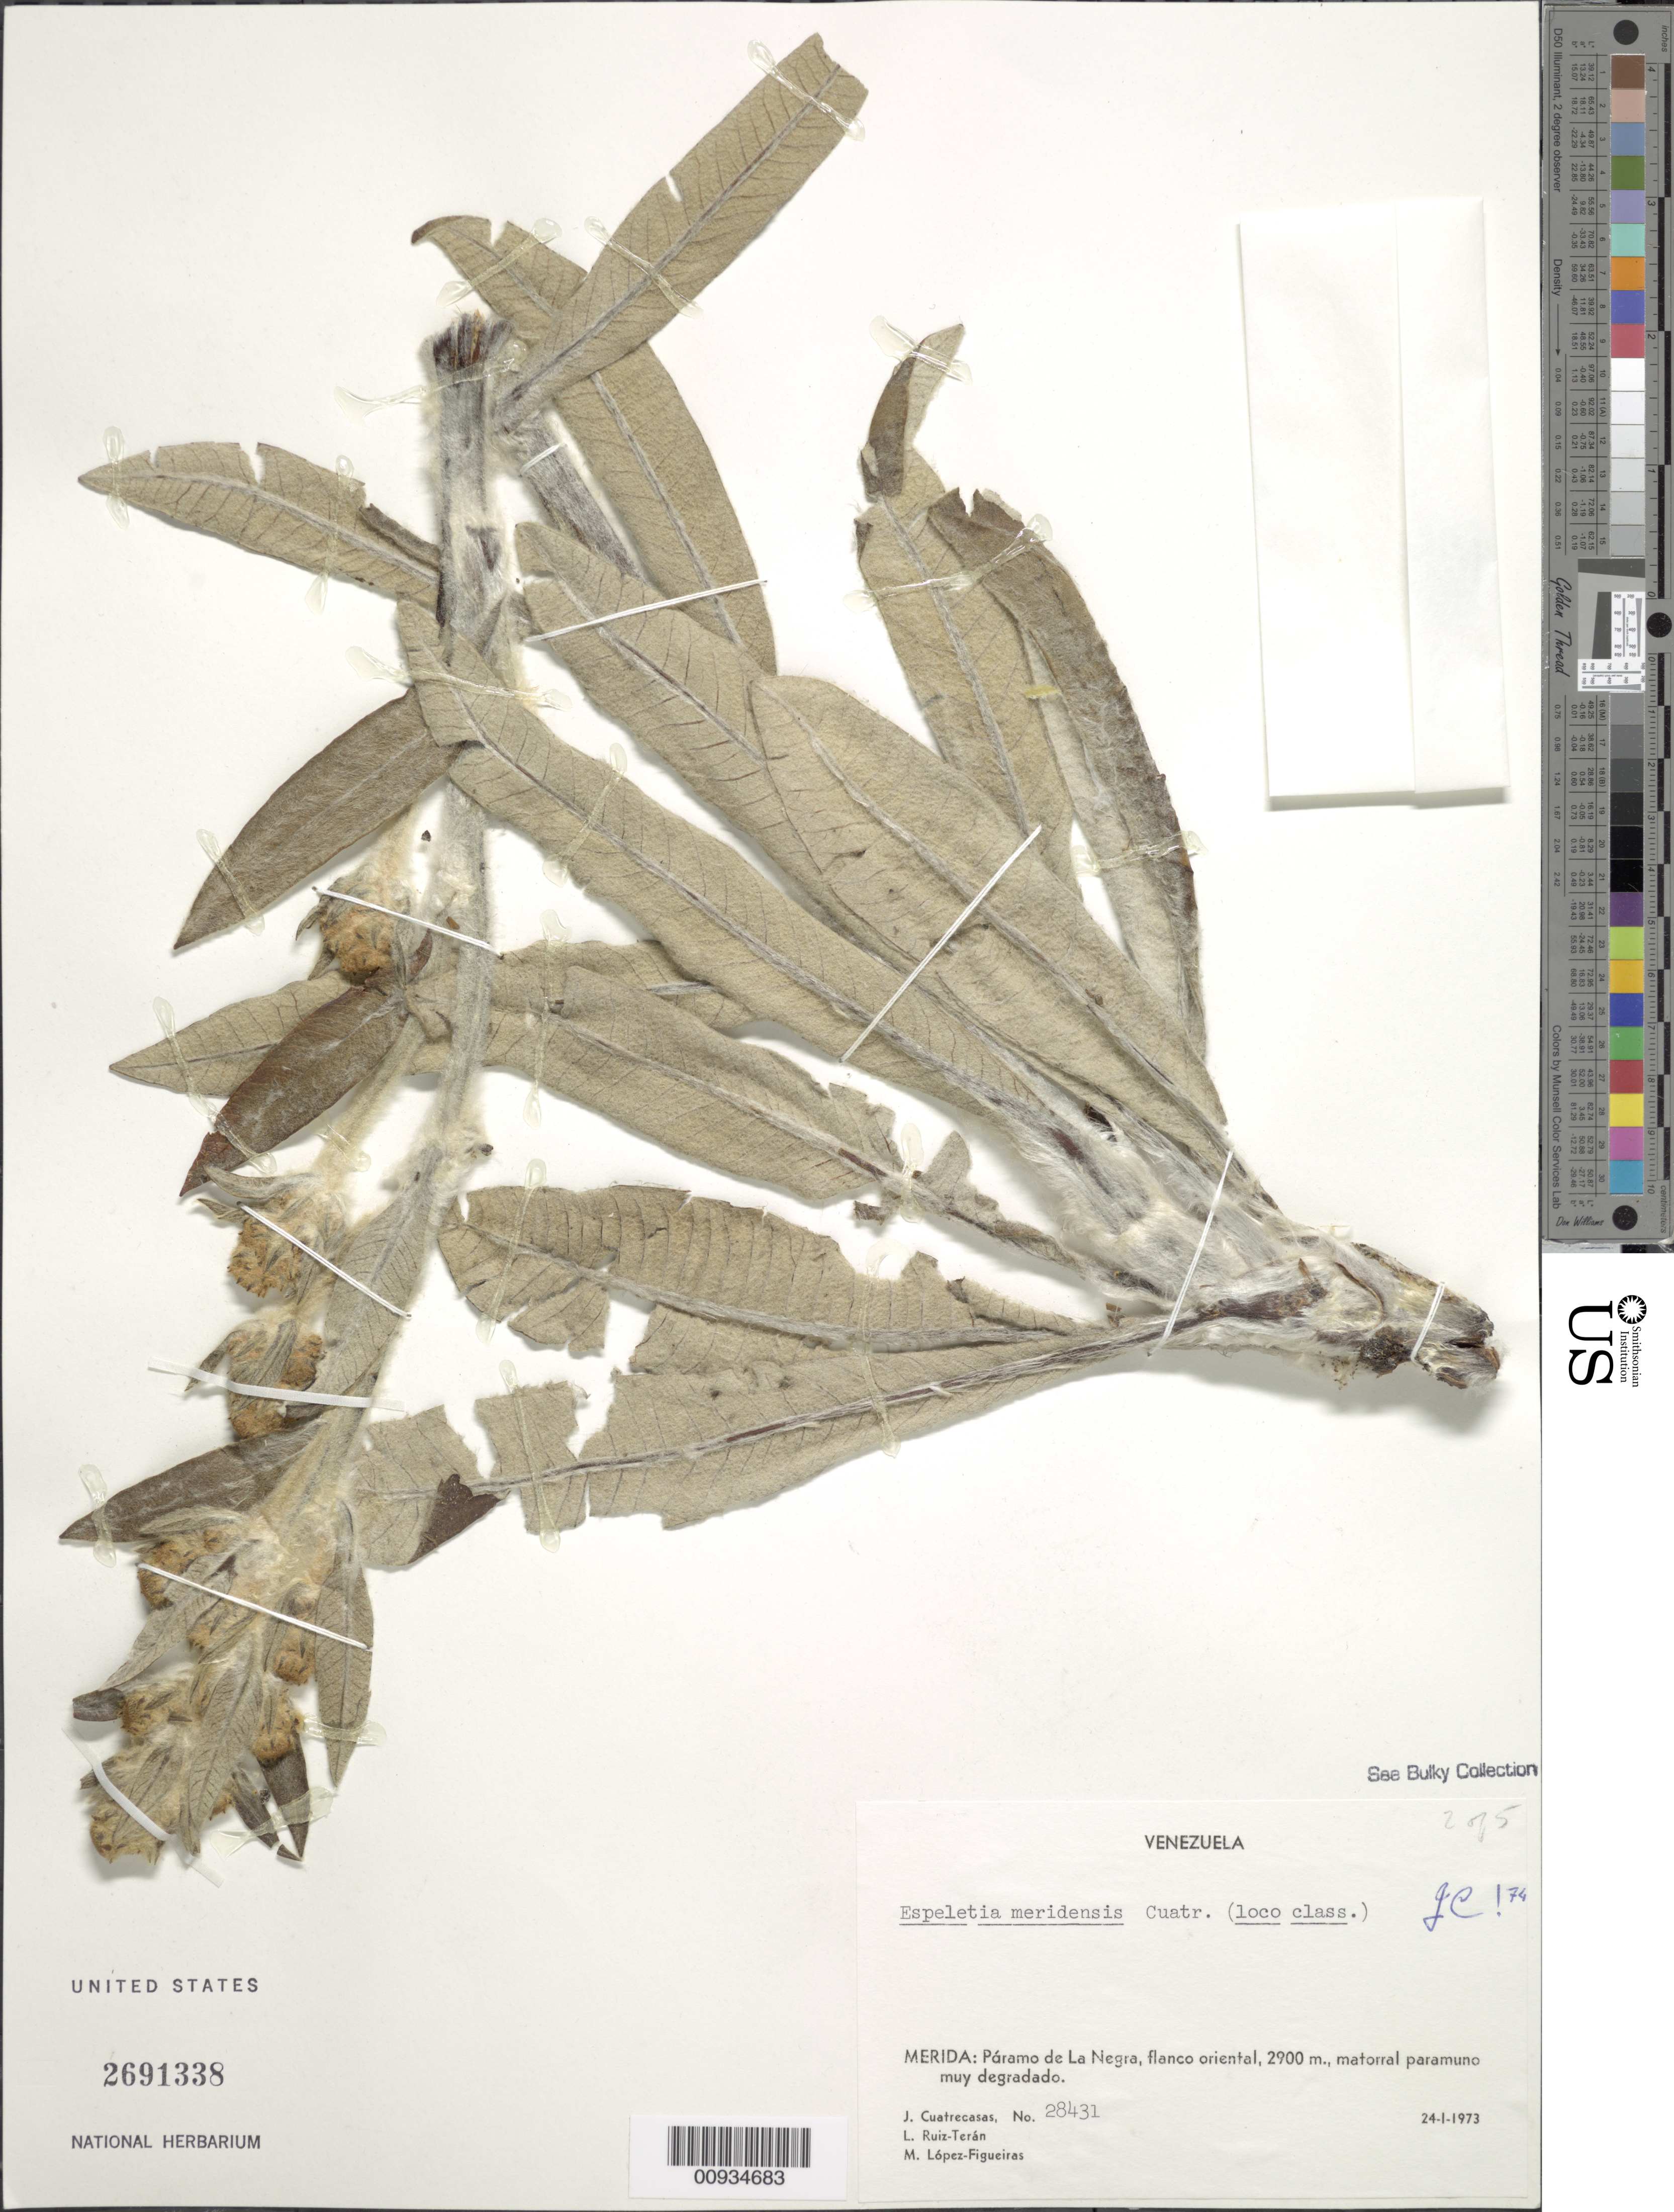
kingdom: Plantae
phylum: Tracheophyta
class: Magnoliopsida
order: Asterales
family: Asteraceae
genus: Espeletiopsis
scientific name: Espeletiopsis meridensis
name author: (Cuatrec.) Cuatrec.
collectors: J. Cuatrecasas, L. E. Ruíz-Terán & M. López Figueiras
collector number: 28431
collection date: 1973-01-24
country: Venezuela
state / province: Mérida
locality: Merida: Paramo de La Negra,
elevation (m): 2900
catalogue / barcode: US 2691338